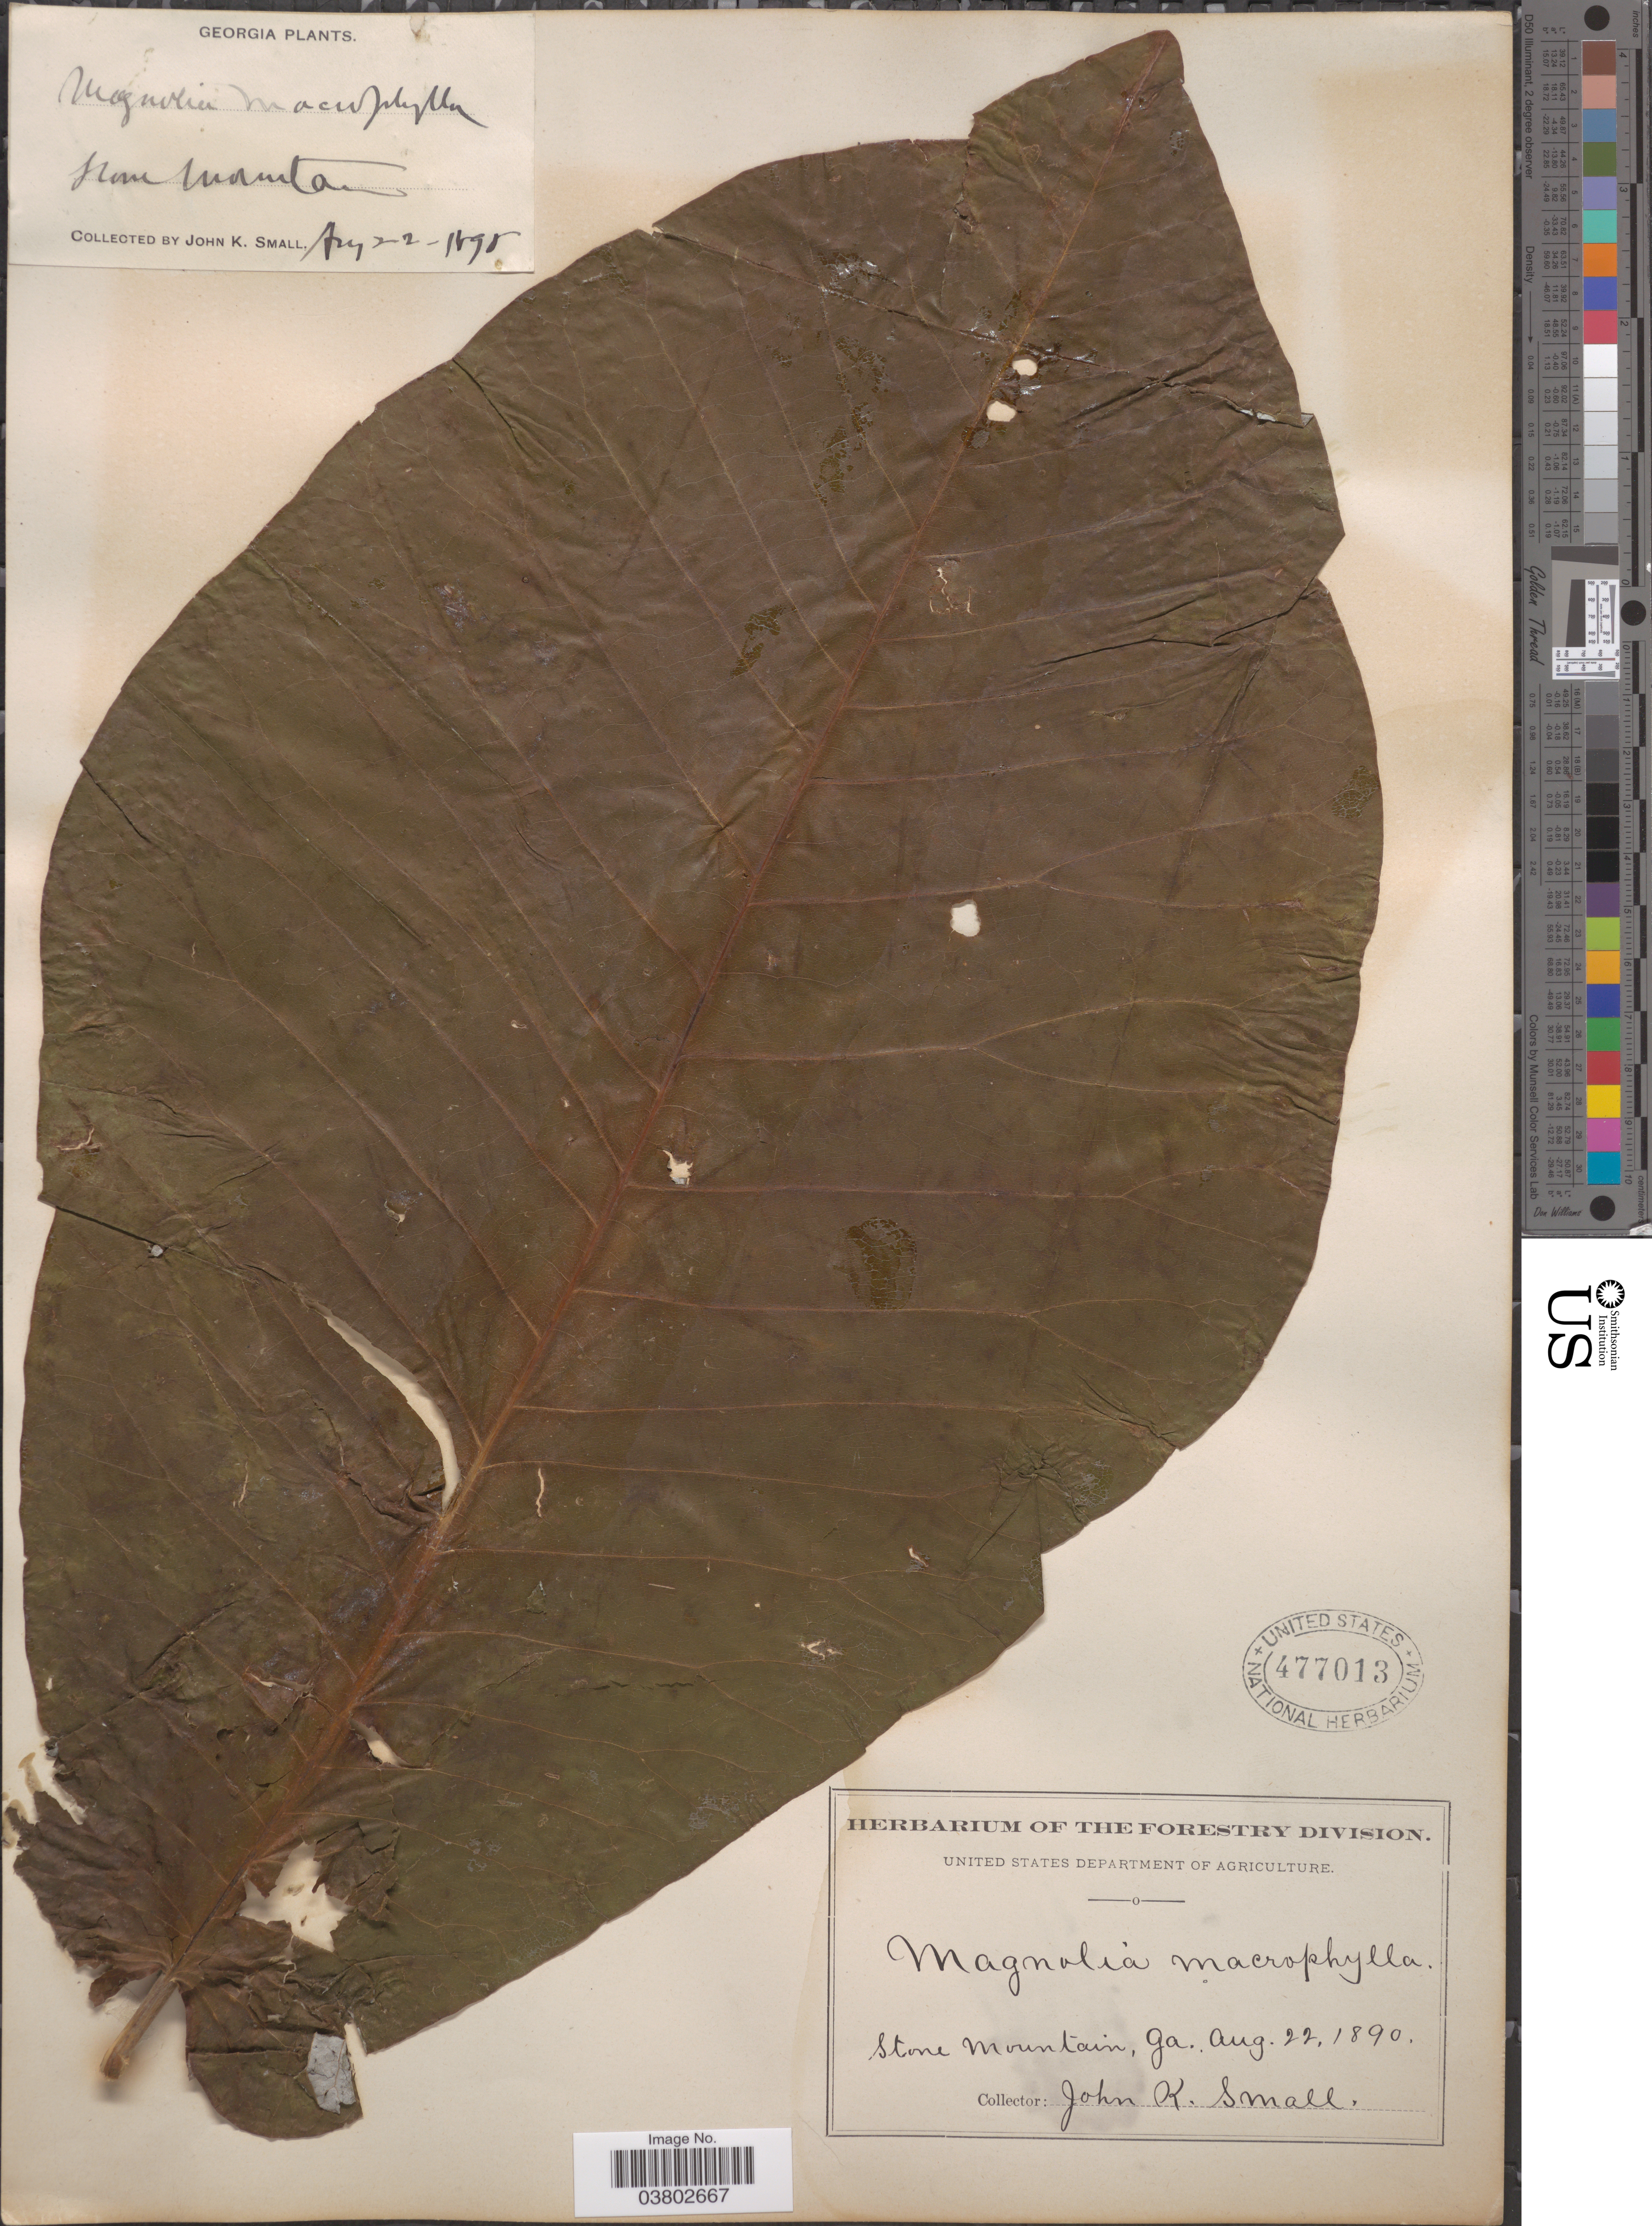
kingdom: Plantae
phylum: Tracheophyta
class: Magnoliopsida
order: Magnoliales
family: Magnoliaceae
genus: Magnolia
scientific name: Magnolia macrophylla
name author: Michx.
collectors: J. K. Small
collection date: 1890-08-22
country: United States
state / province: Georgia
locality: Stone Mountain.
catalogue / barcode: US 477013